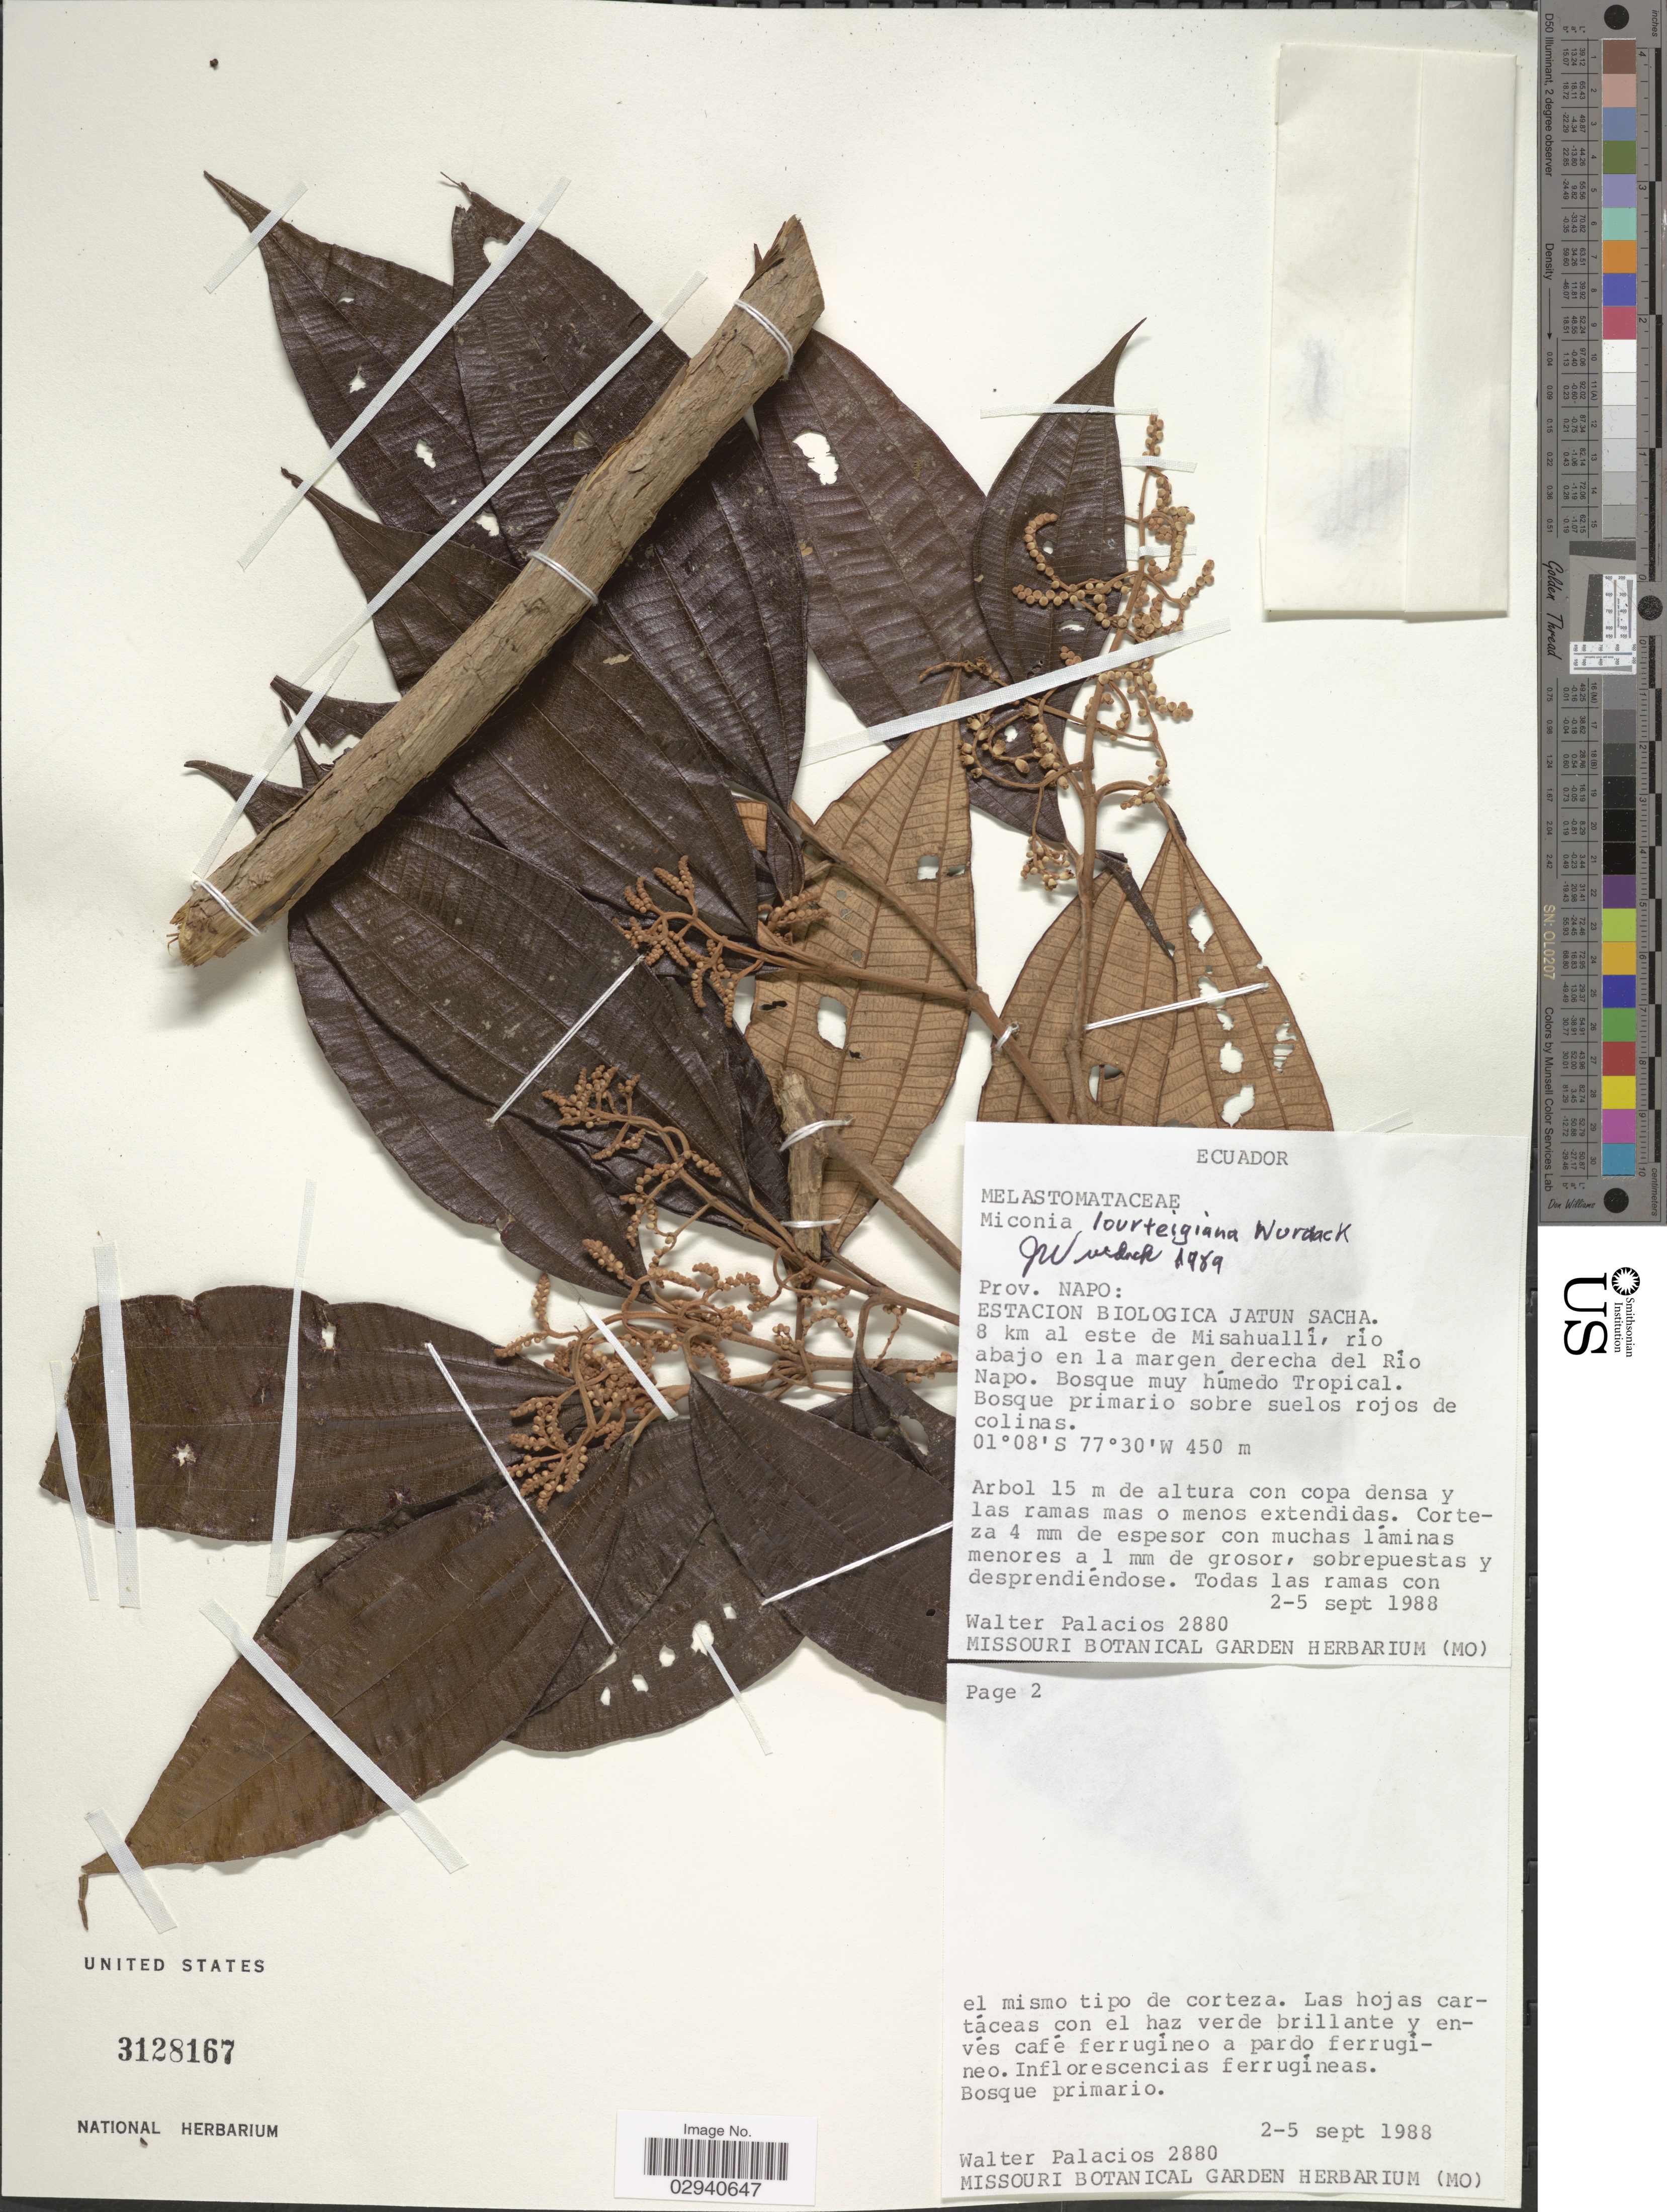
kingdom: Plantae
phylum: Tracheophyta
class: Magnoliopsida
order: Myrtales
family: Melastomataceae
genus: Miconia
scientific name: Miconia lourteigiana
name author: Wurdack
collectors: W. Palacios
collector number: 2880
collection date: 1988-09-02/1988-09-05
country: Ecuador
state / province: Napo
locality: Estacion Biologica Jatun Sacha. 8 km al este de Misahuallí, río abajo en la margen derecha del Río Napo.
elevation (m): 450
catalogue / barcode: US 3128167